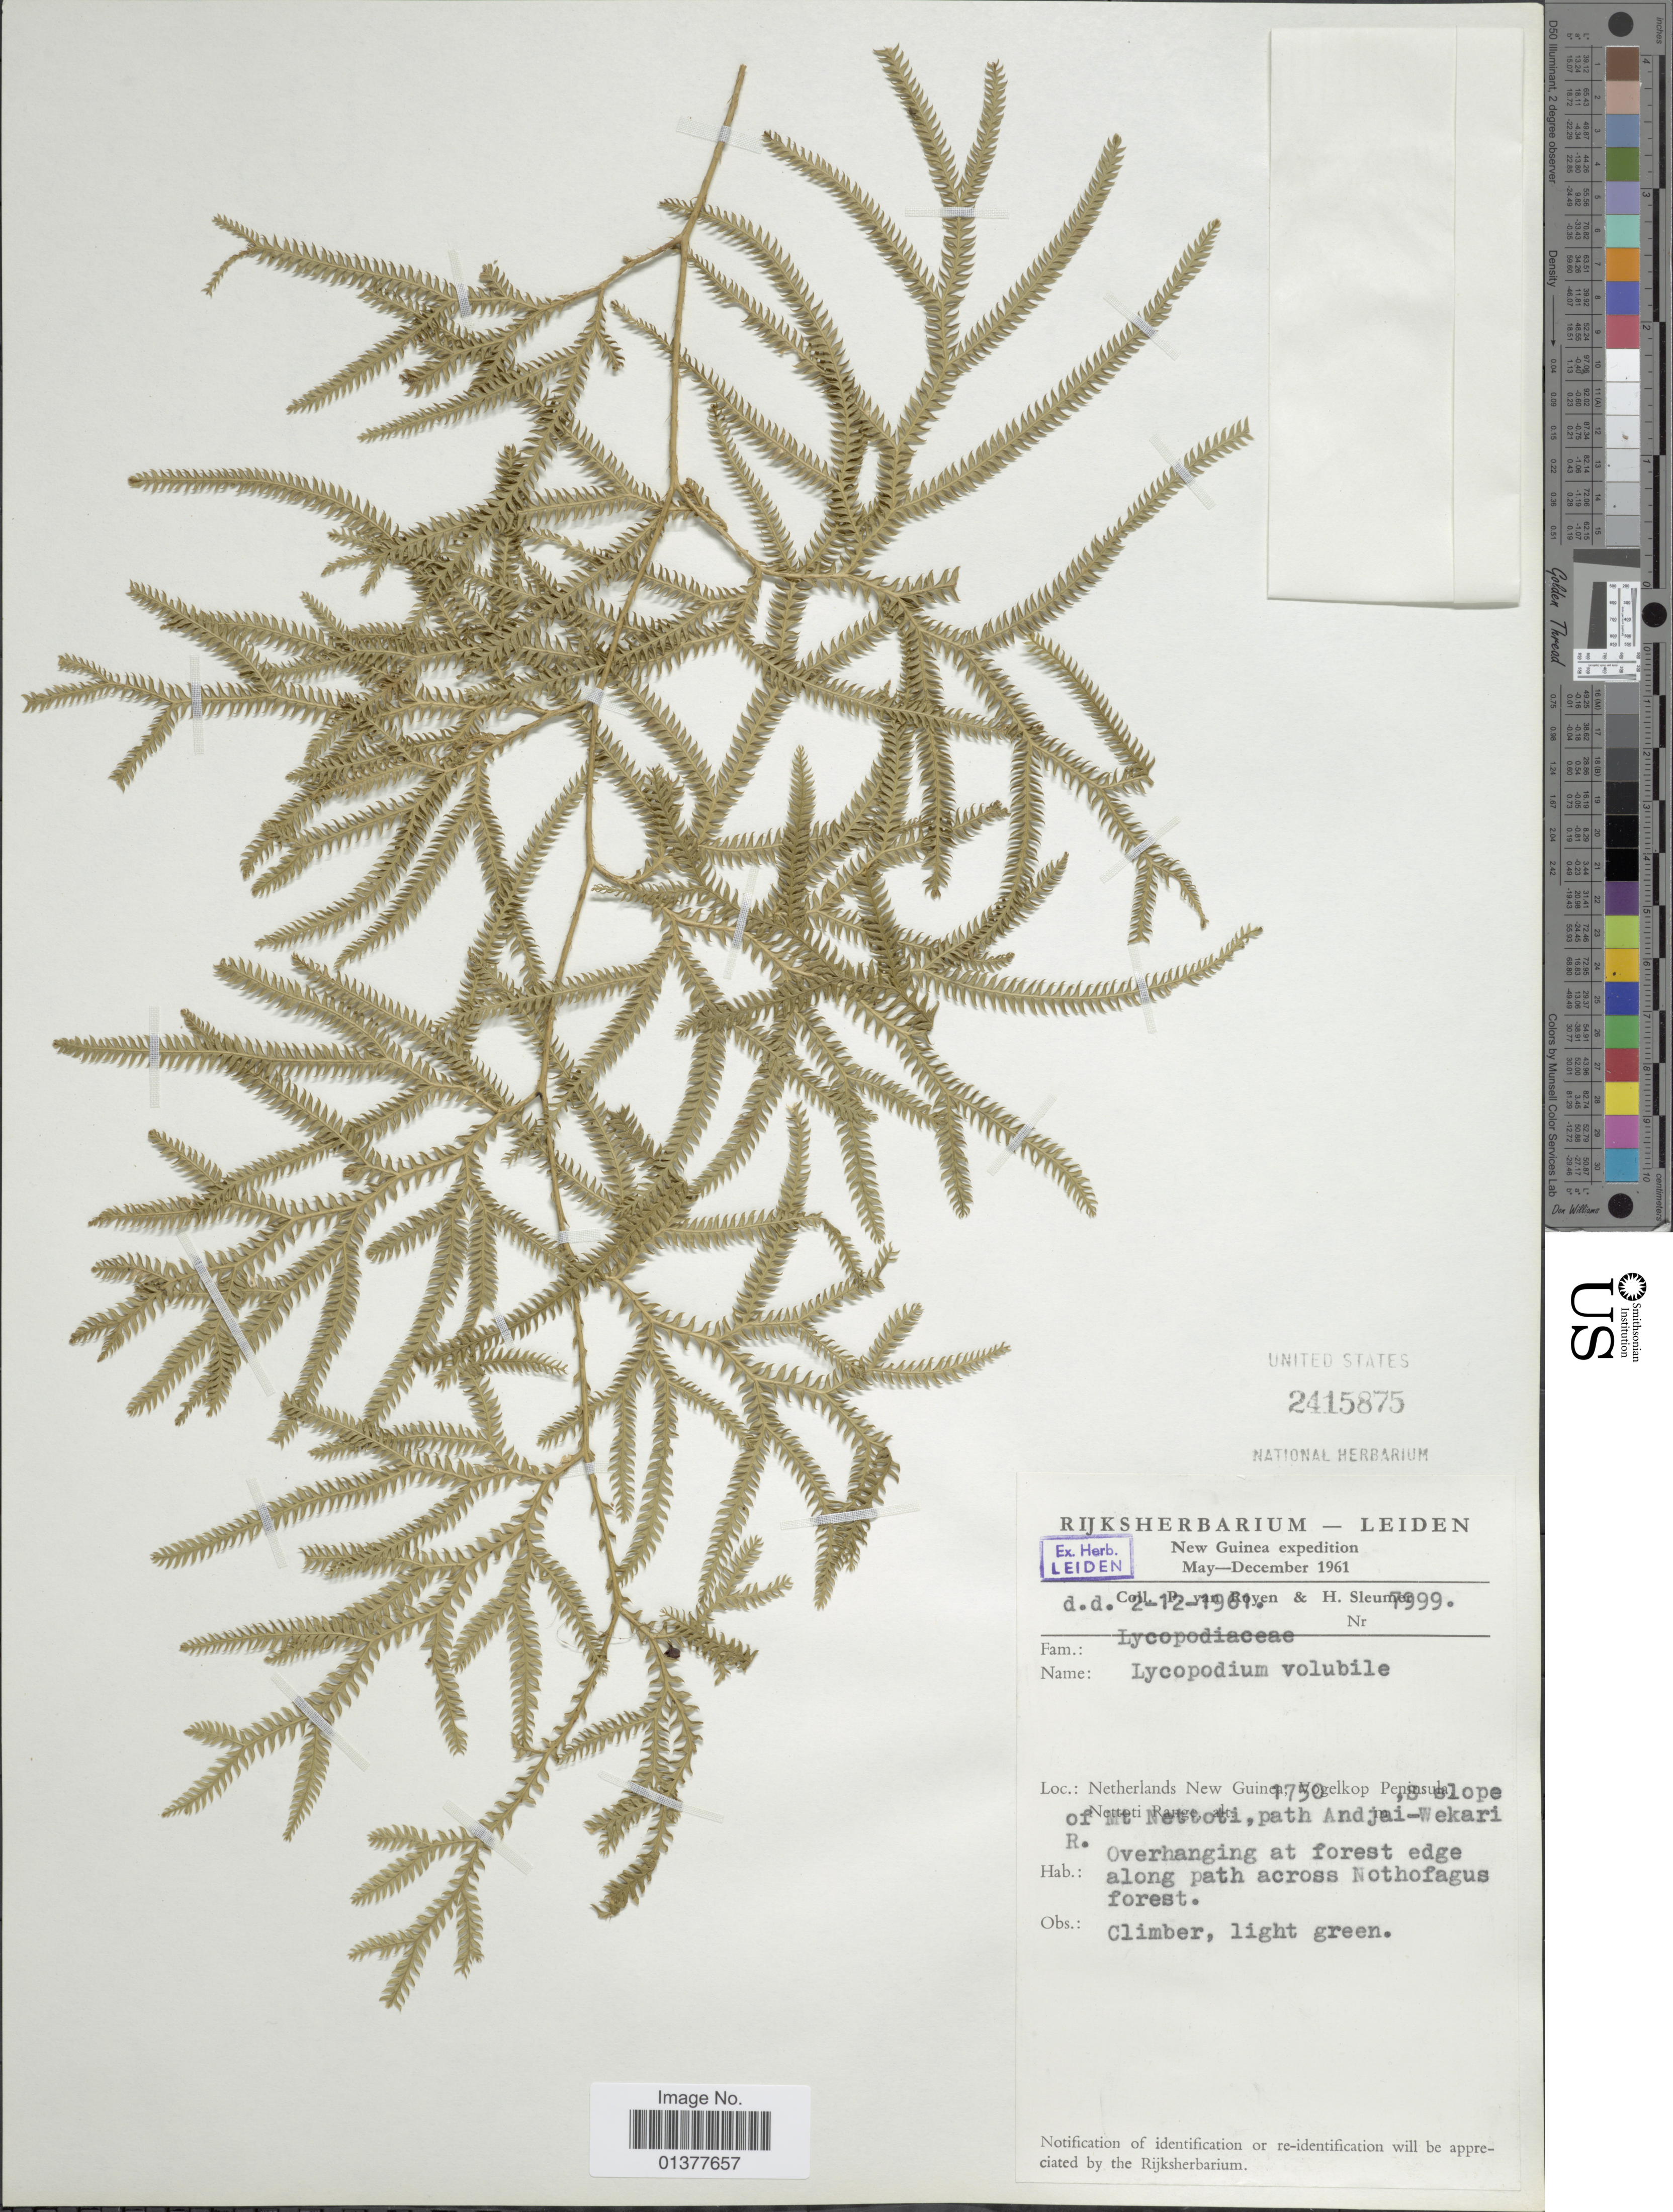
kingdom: Plantae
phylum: Tracheophyta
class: Lycopodiopsida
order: Lycopodiales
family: Lycopodiaceae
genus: Pseudodiphasium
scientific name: Pseudodiphasium volubile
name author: (G. Forst.) Holub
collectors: P. van Royen & H. O. Sleumer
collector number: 7999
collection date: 1961-12-02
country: Indonesia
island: New Guinea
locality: Netherlands New Guinea, Vogelkop Peninsula Nettoti Range, S slope of Mt. Nettoti, path Andjai-Wekari R.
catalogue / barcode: US 2415875